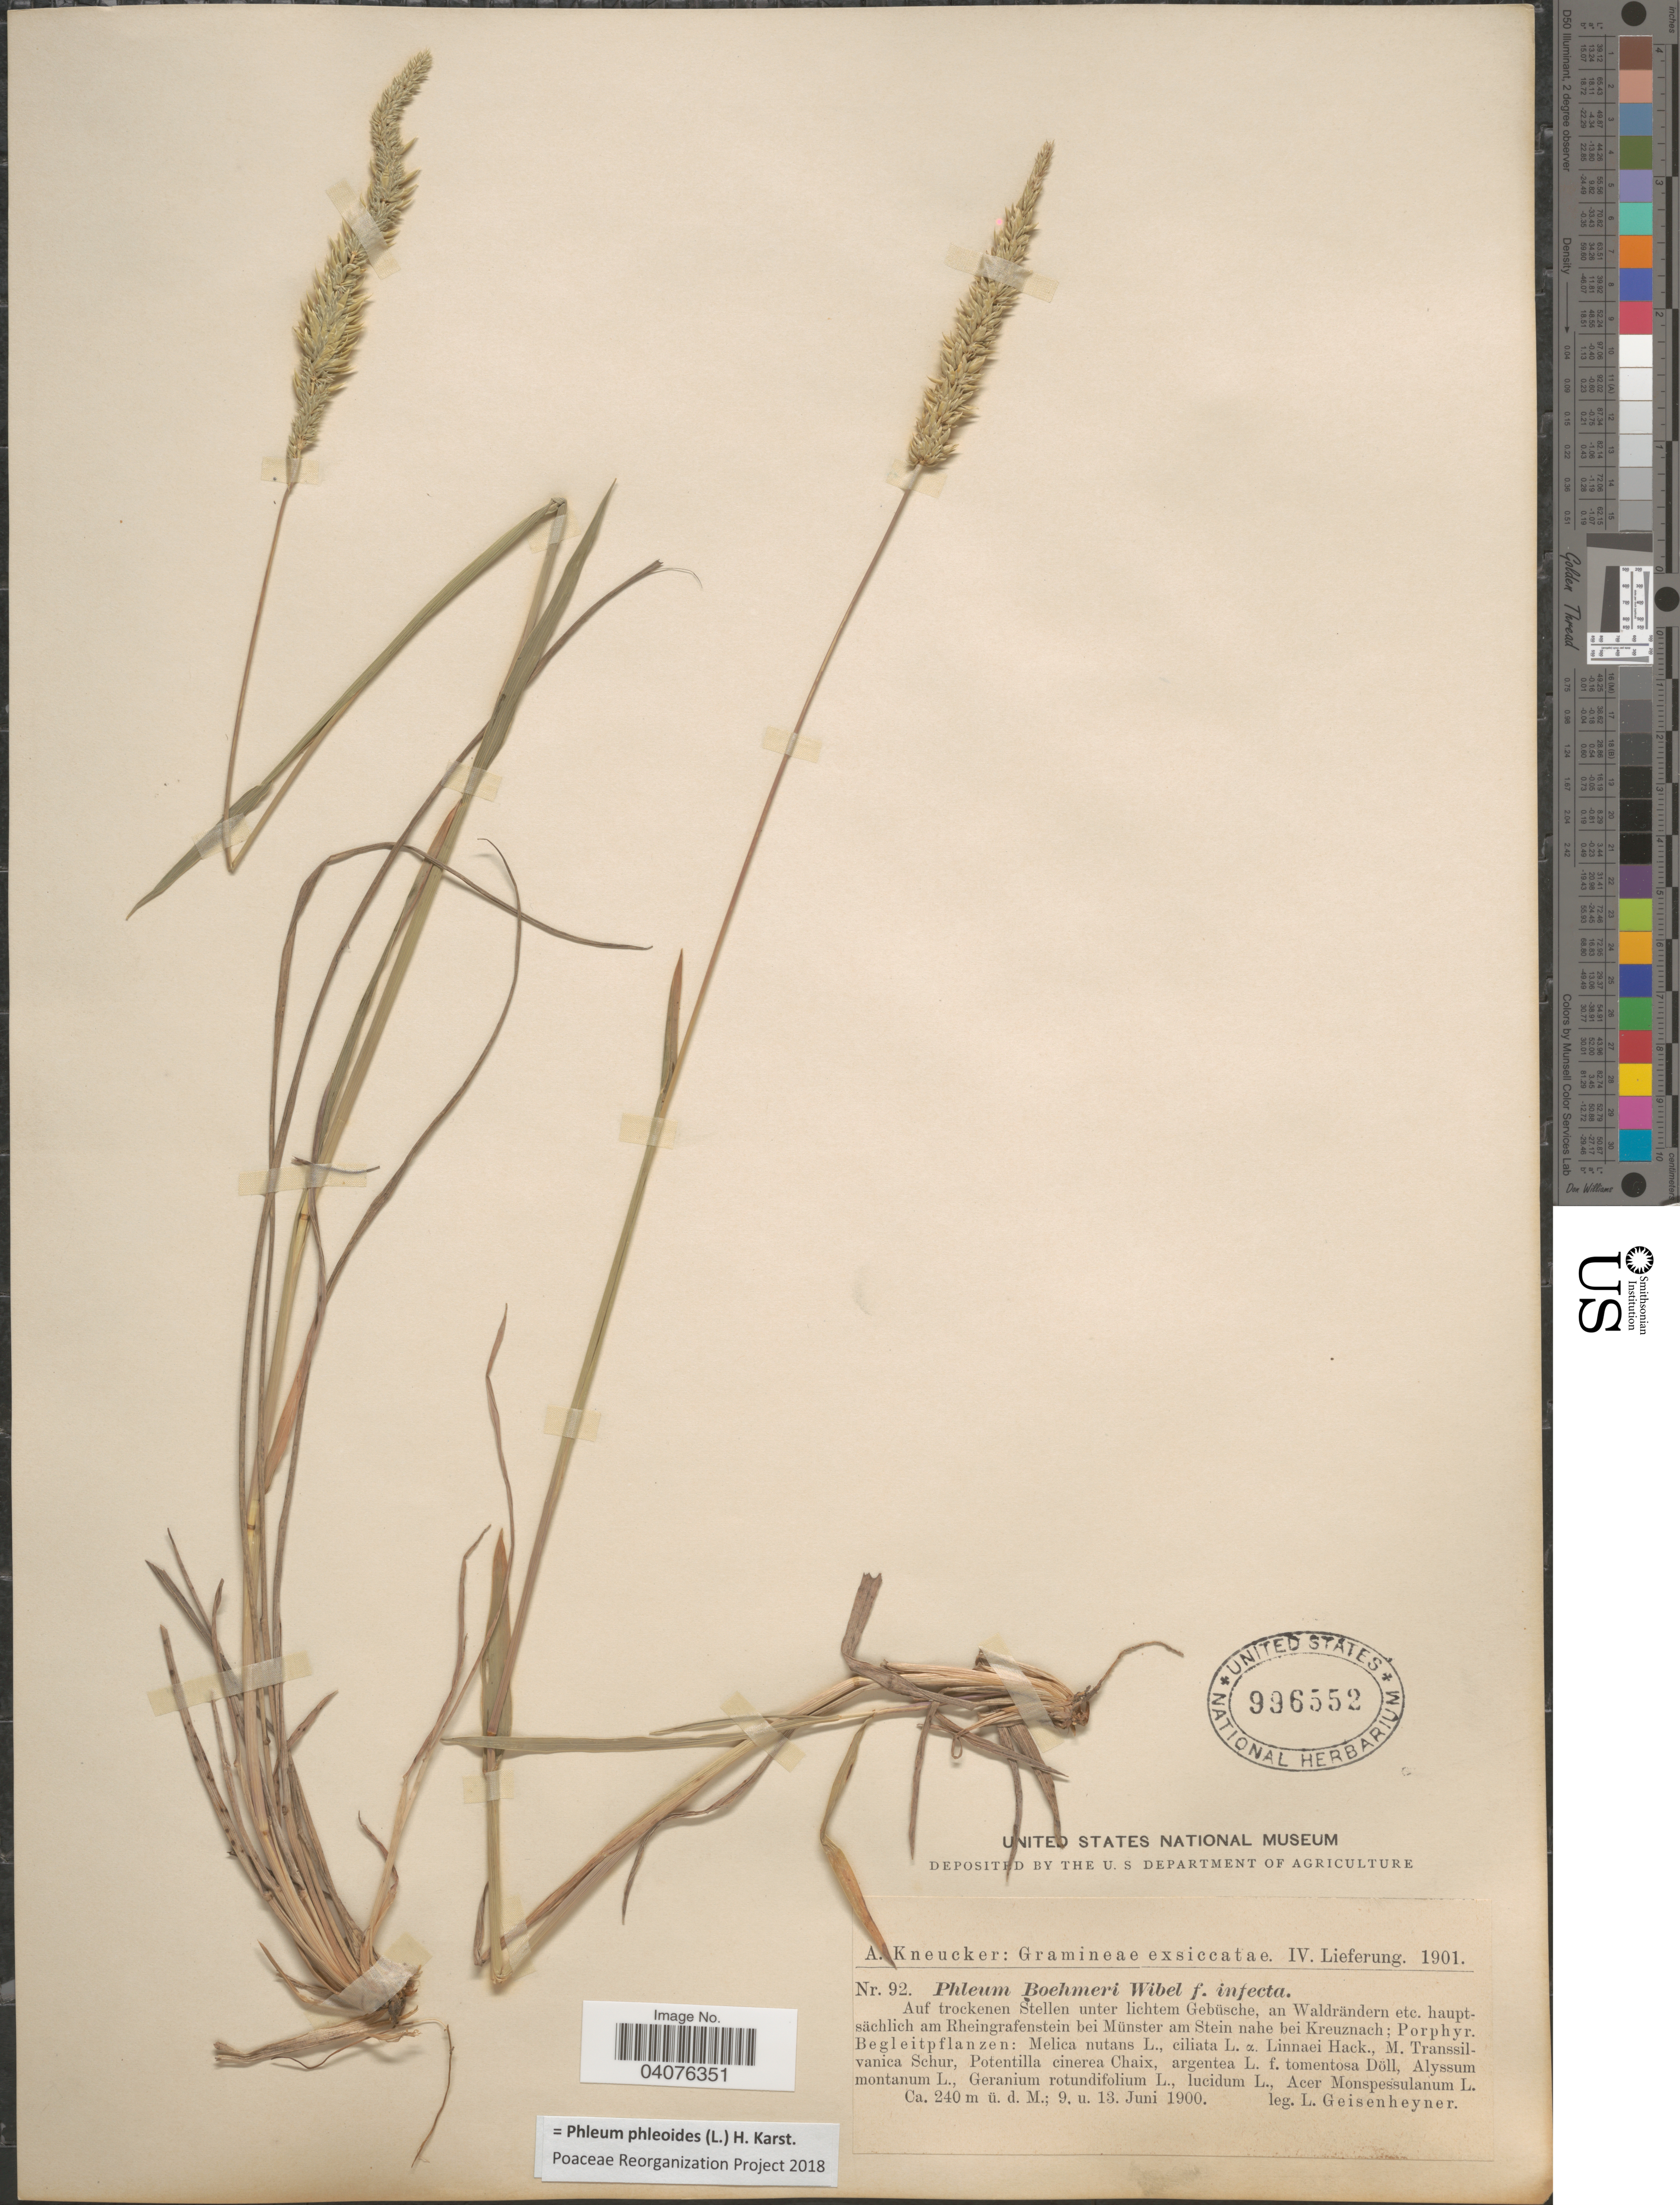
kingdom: Plantae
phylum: Tracheophyta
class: Liliopsida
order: Poales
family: Poaceae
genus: Phleum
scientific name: Phleum phleoides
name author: (L.) H. Karst.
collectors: L. Geisenheyner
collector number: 92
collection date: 1900-06-09/1900-06-13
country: Germany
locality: Auf trockenen Stellen unter lichtem Gebüsche, an Waldrändern etc. hauptsächlich am Rheingrafenstein bei Münster am Stein nahe bei Kreuznach.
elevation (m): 240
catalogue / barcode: US 996552